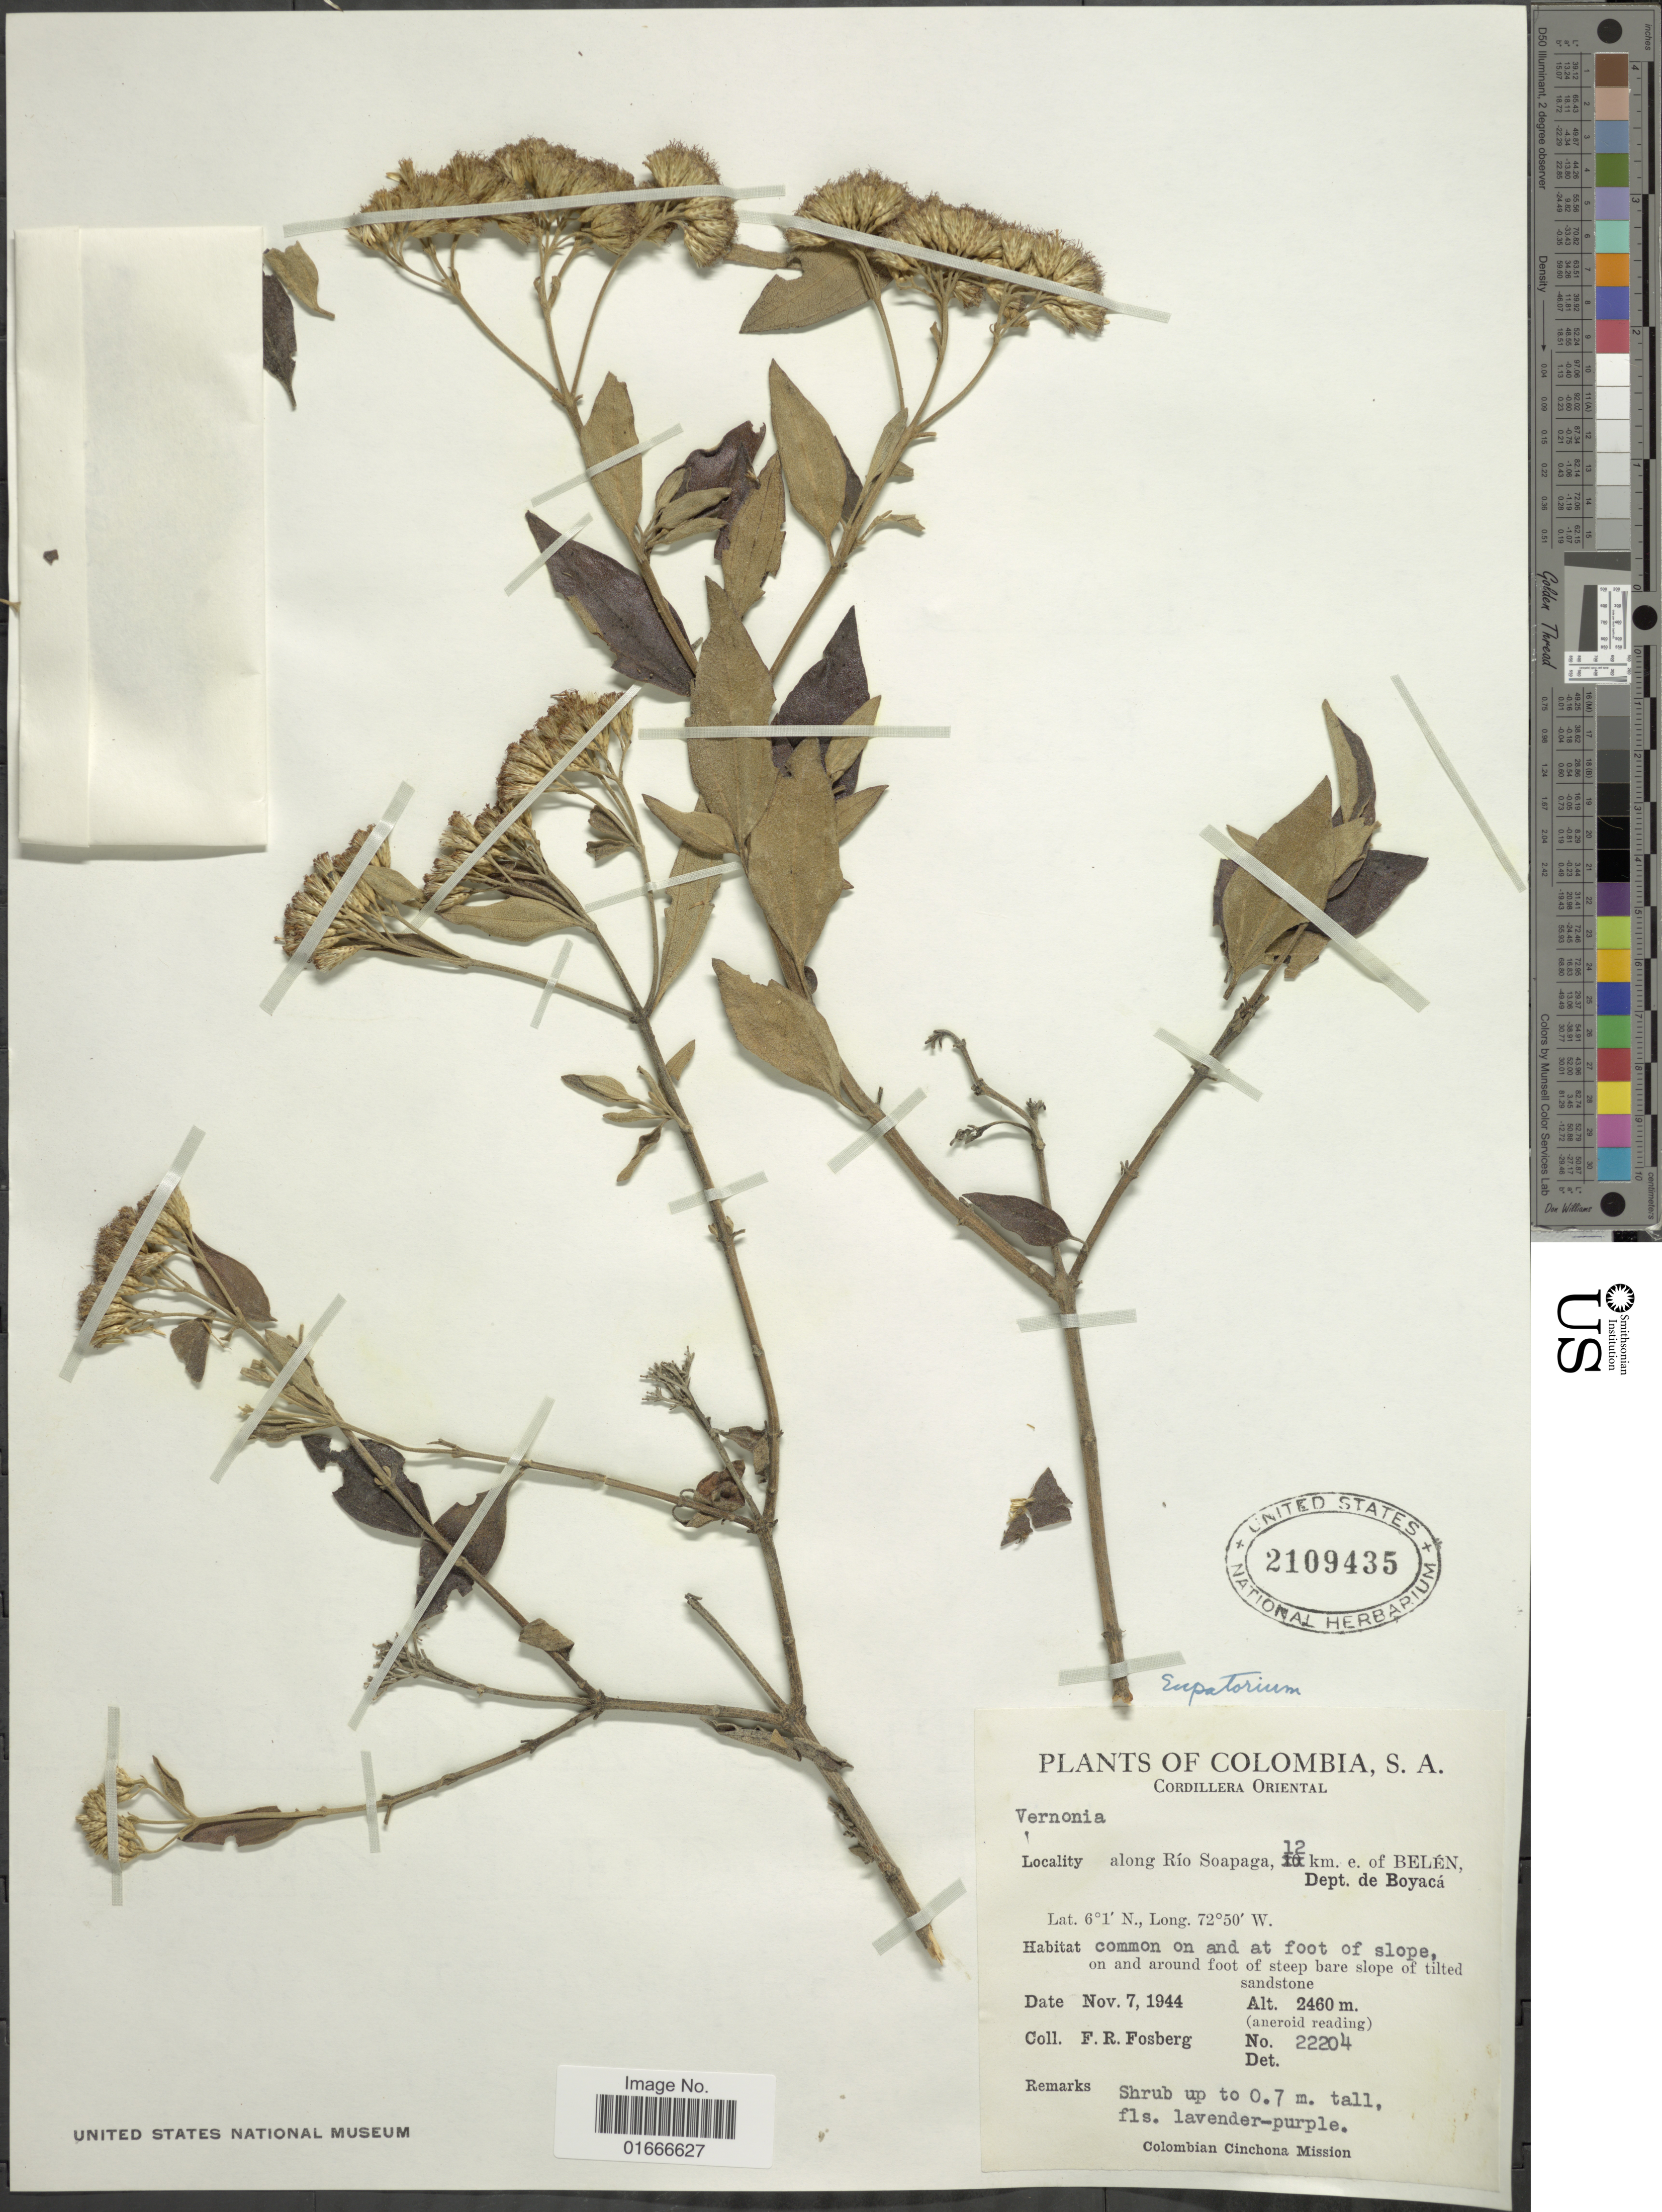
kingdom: Plantae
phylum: Tracheophyta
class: Magnoliopsida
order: Asterales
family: Asteraceae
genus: Chromolaena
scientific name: Chromolaena leivensis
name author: (Hieron.) R.M. King & H. Rob.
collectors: F. R. Fosberg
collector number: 22204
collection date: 1944-11-07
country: Colombia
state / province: Boyacá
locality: Cordillera Oriental, along Rio Soapaga, 12 km e. of Belen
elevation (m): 2460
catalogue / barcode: US 2109435